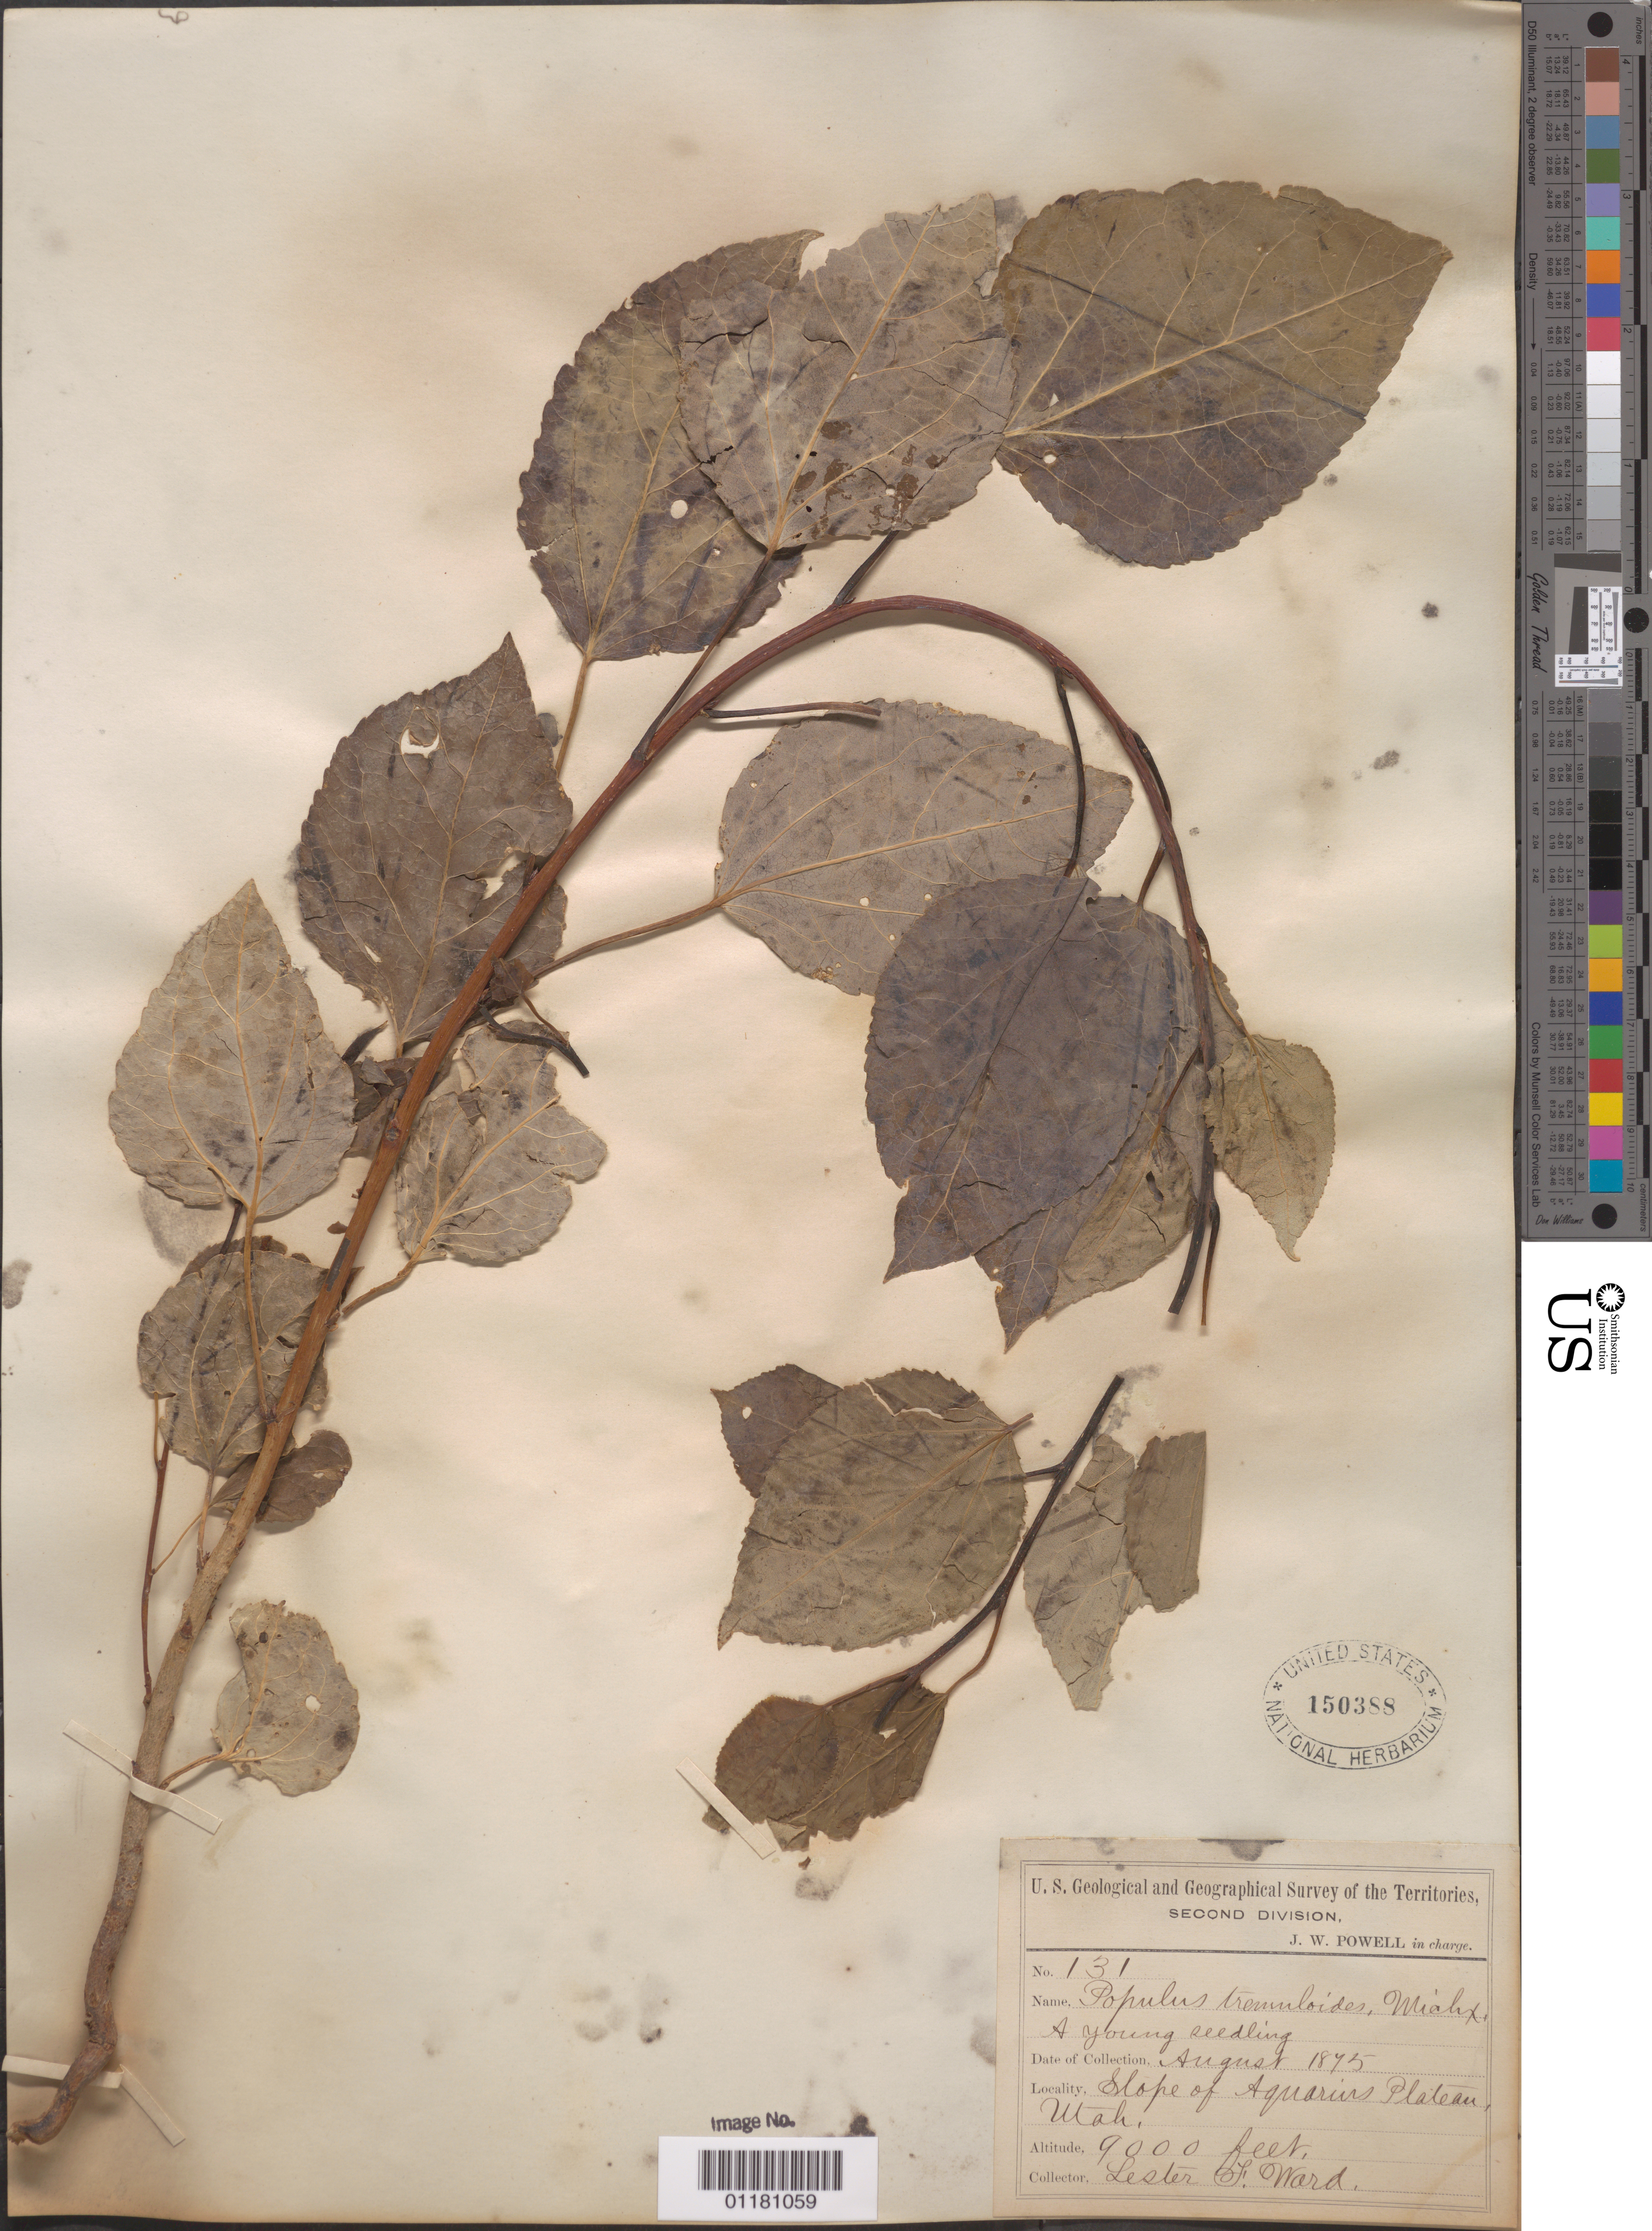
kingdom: Plantae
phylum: Tracheophyta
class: Magnoliopsida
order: Malpighiales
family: Salicaceae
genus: Populus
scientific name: Populus tremuloides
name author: Michx.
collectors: L. F. Ward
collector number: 131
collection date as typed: Aug 1875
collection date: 1875-08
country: United States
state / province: Utah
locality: Slope of Aquarius Plateau.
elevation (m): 2743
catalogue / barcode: US 150388